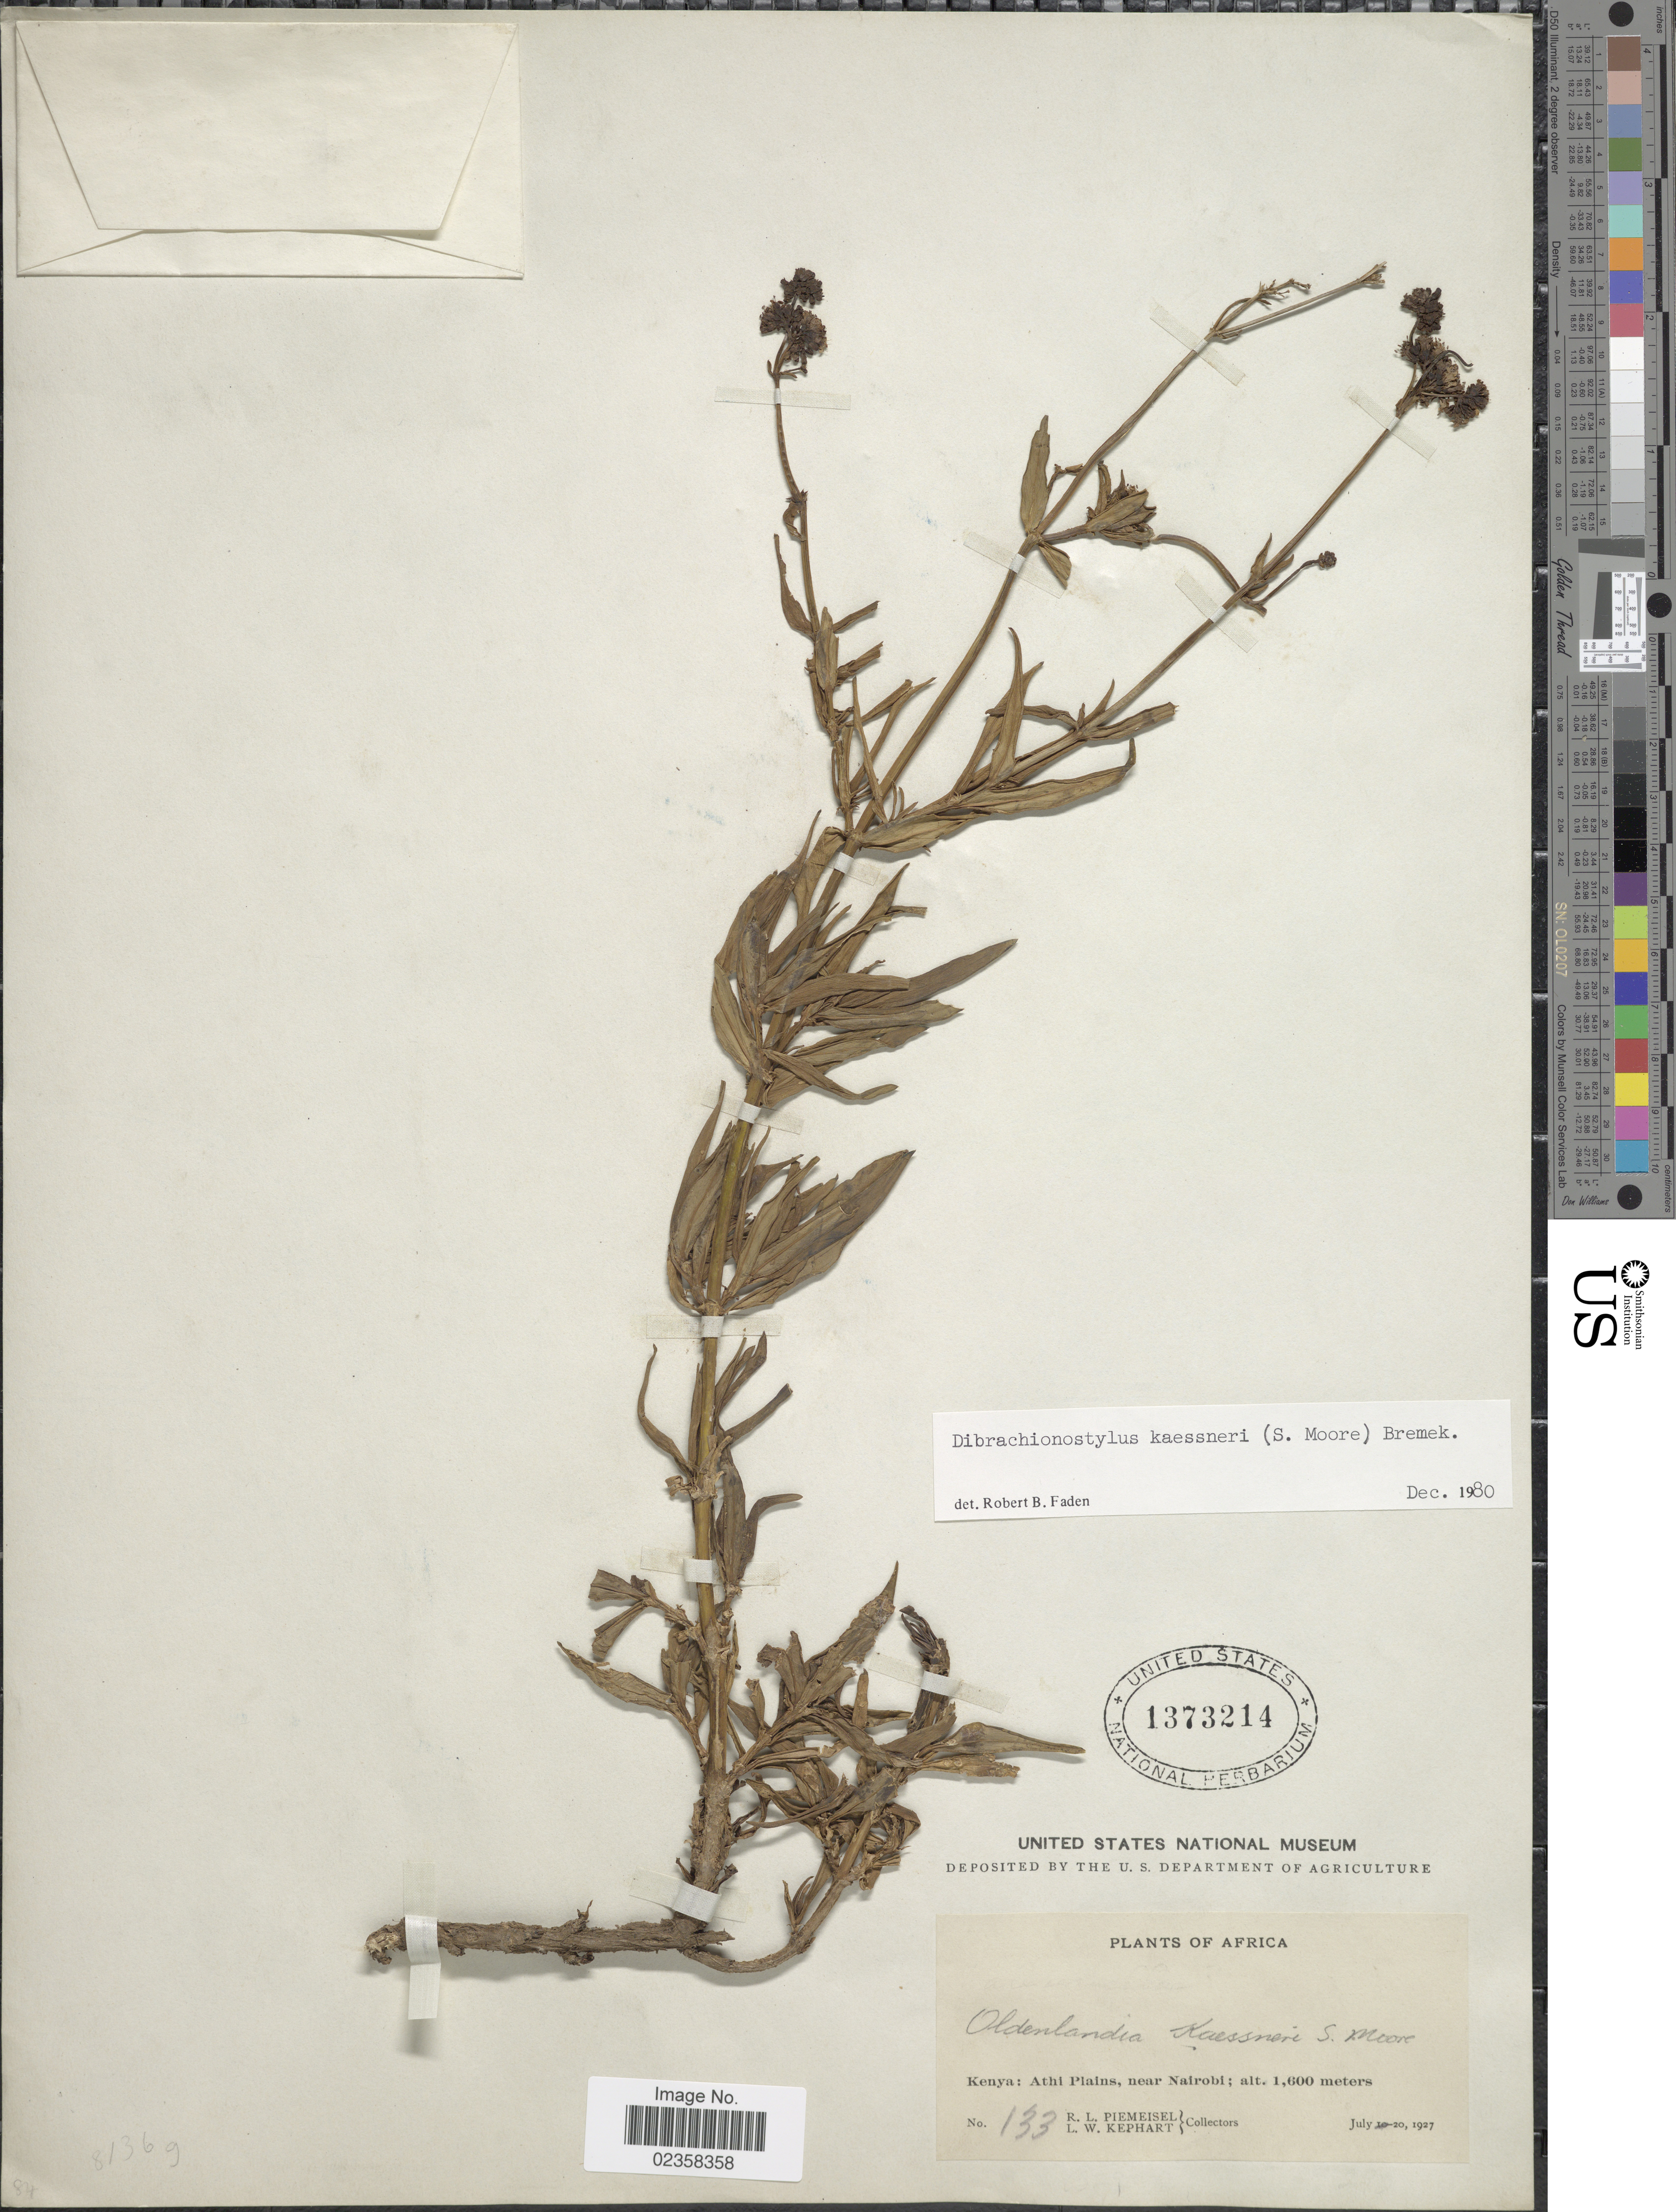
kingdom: Plantae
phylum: Tracheophyta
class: Magnoliopsida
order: Gentianales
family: Rubiaceae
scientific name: Dibrachionostylis kaessneri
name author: (S. Moore) Bremek.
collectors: R. L. Piemeisel & L. W. Kephart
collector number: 133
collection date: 1927-07-20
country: Kenya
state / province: Nairobi Area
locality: Athi Plains, near Nairobi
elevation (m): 1600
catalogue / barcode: US 1373214